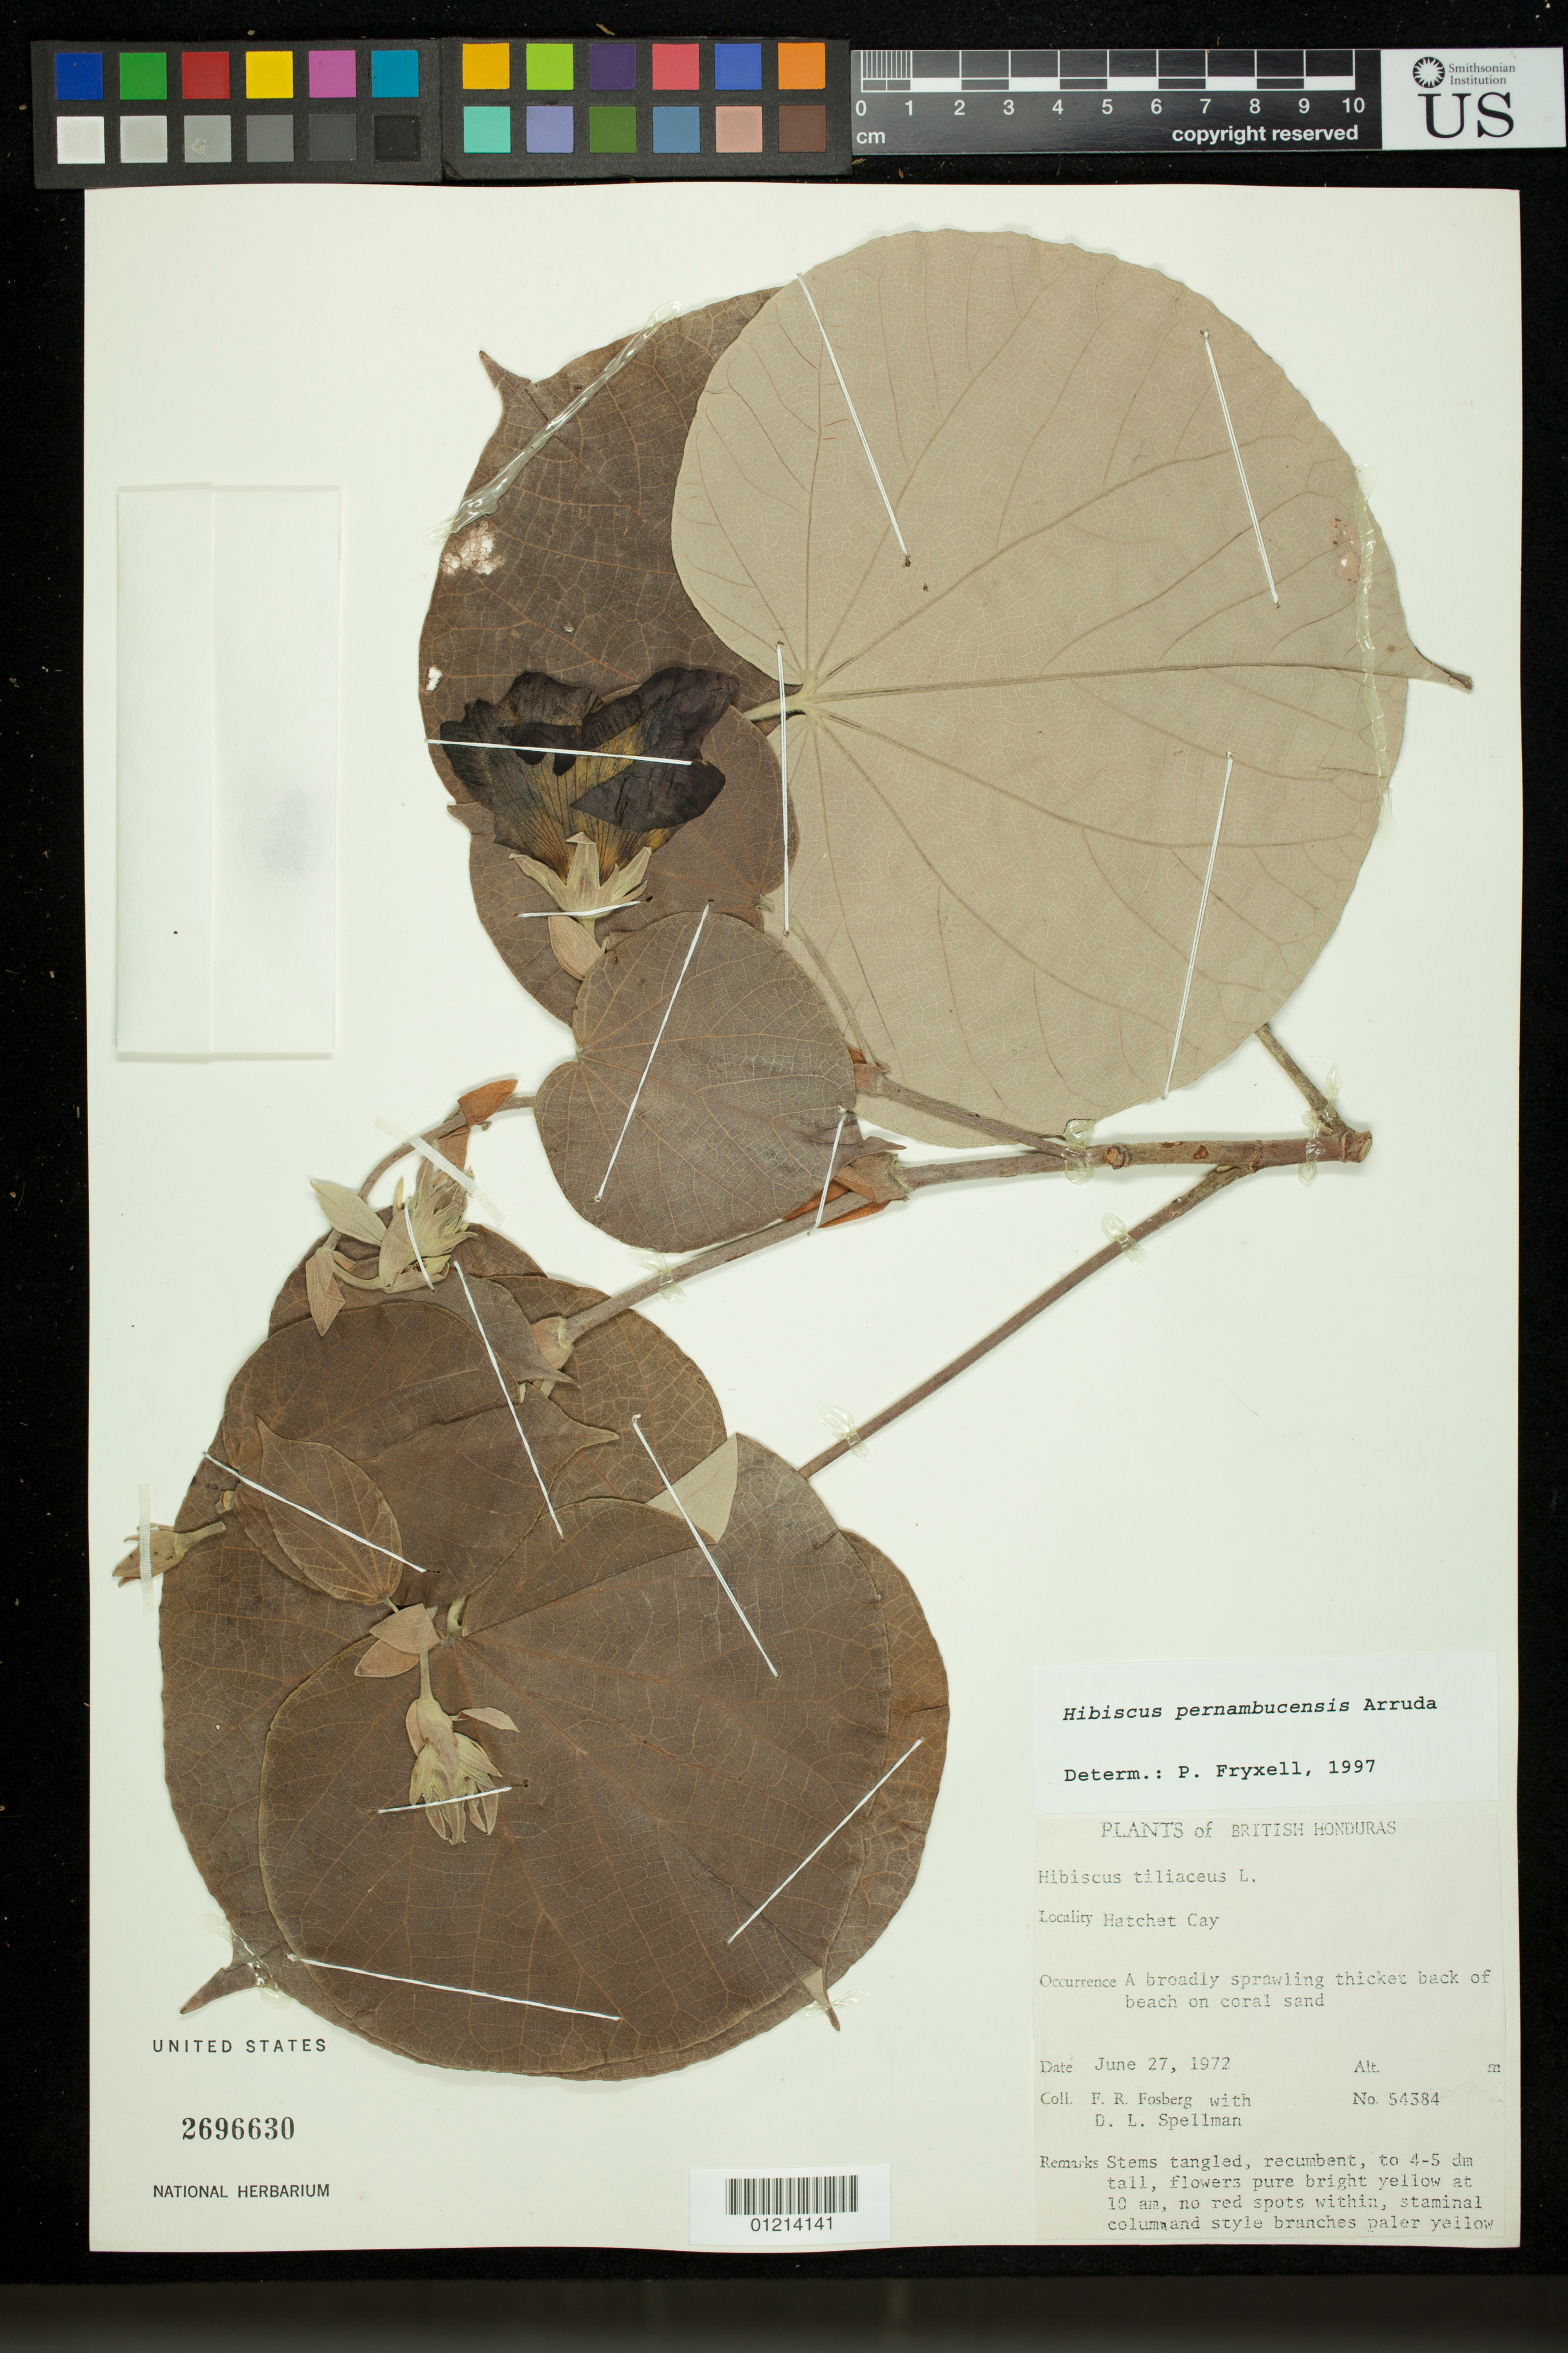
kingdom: Plantae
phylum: Tracheophyta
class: Magnoliopsida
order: Malvales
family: Malvaceae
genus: Talipariti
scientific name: Talipariti tiliaceum var. pernambucense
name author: (Arruda) Fryxell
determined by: Dorr, Laurence J., Curator (BOT), Smithsonian Institution - National Museum of Natural History (UNITED STATES)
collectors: F. R. Fosberg & D. L. Spellman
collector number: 54384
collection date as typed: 27 Jun 1972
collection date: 1972-06-27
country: Belize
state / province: Stann Creek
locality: British Honduras: Hatchet Cay, back of beach on coral sand.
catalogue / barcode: US 2696630